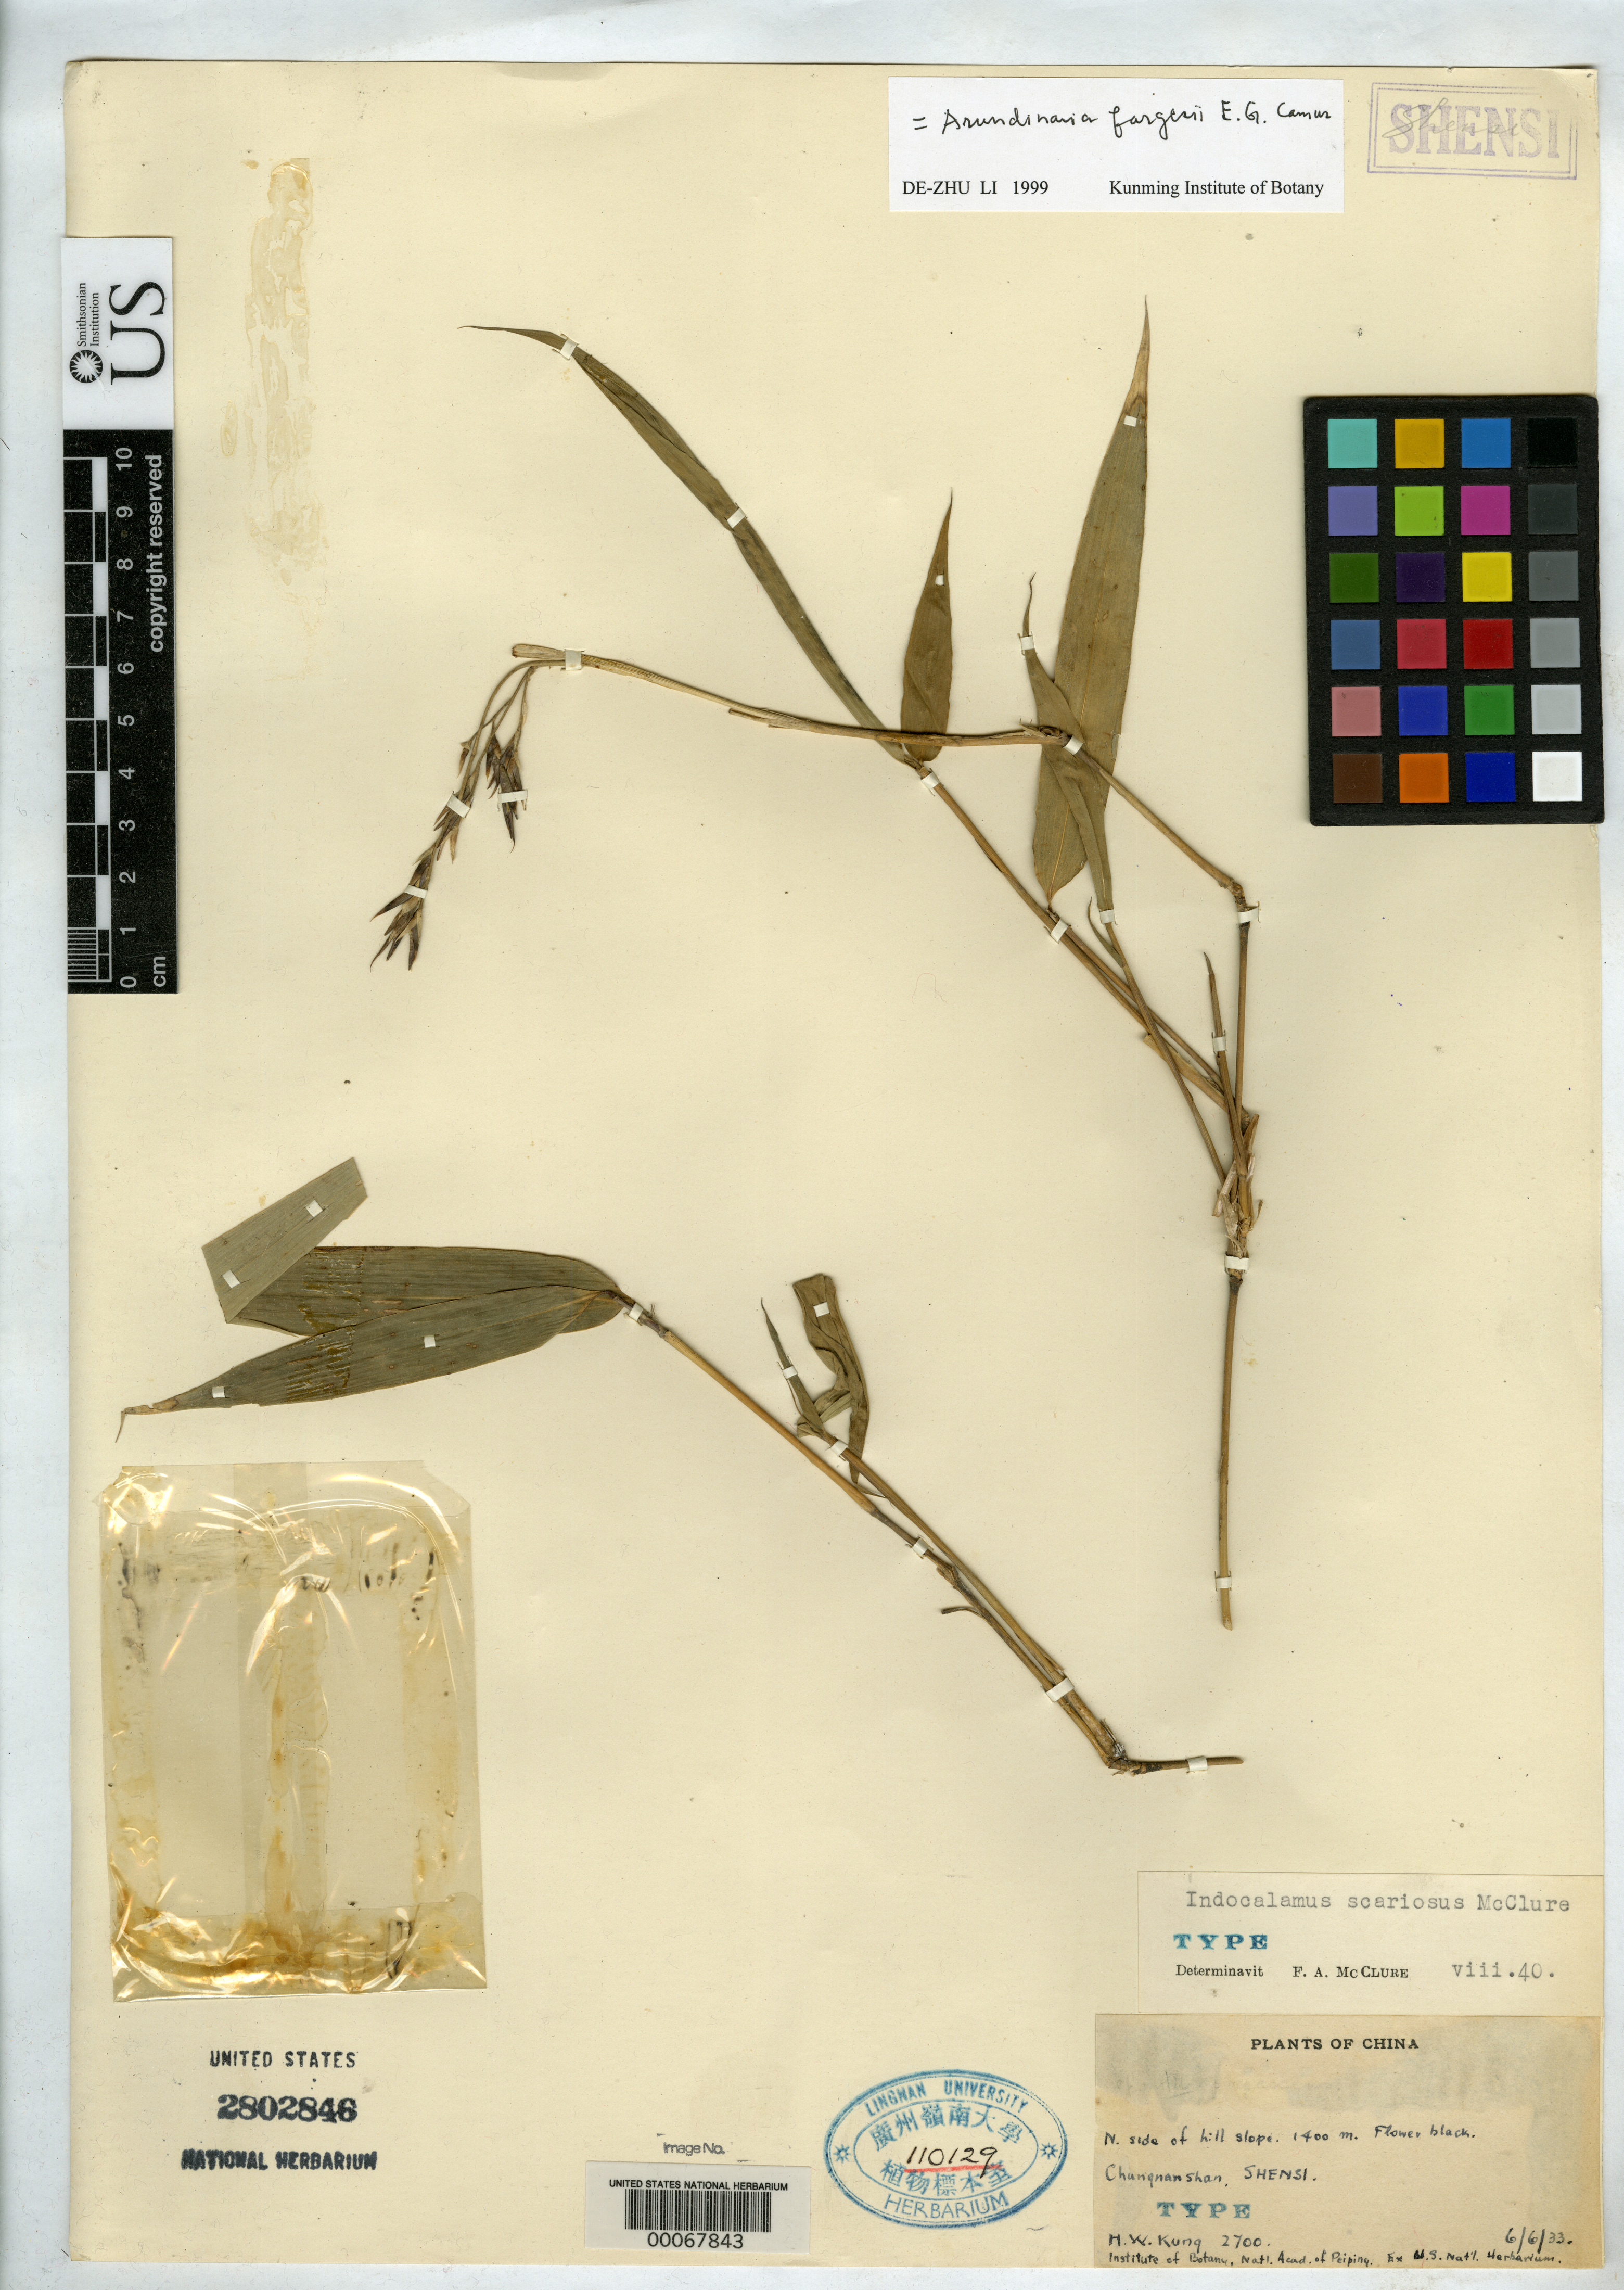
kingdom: Plantae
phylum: Tracheophyta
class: Liliopsida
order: Poales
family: Poaceae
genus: Indocalamus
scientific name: Indocalamus scariosus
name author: McClure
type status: Holotype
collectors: M. Kung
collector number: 2700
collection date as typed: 06 Jun 1933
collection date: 1933-06-06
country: China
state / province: Shaanxi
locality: N slope of Chung-nan-shan.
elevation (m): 1400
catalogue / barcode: US 2802846